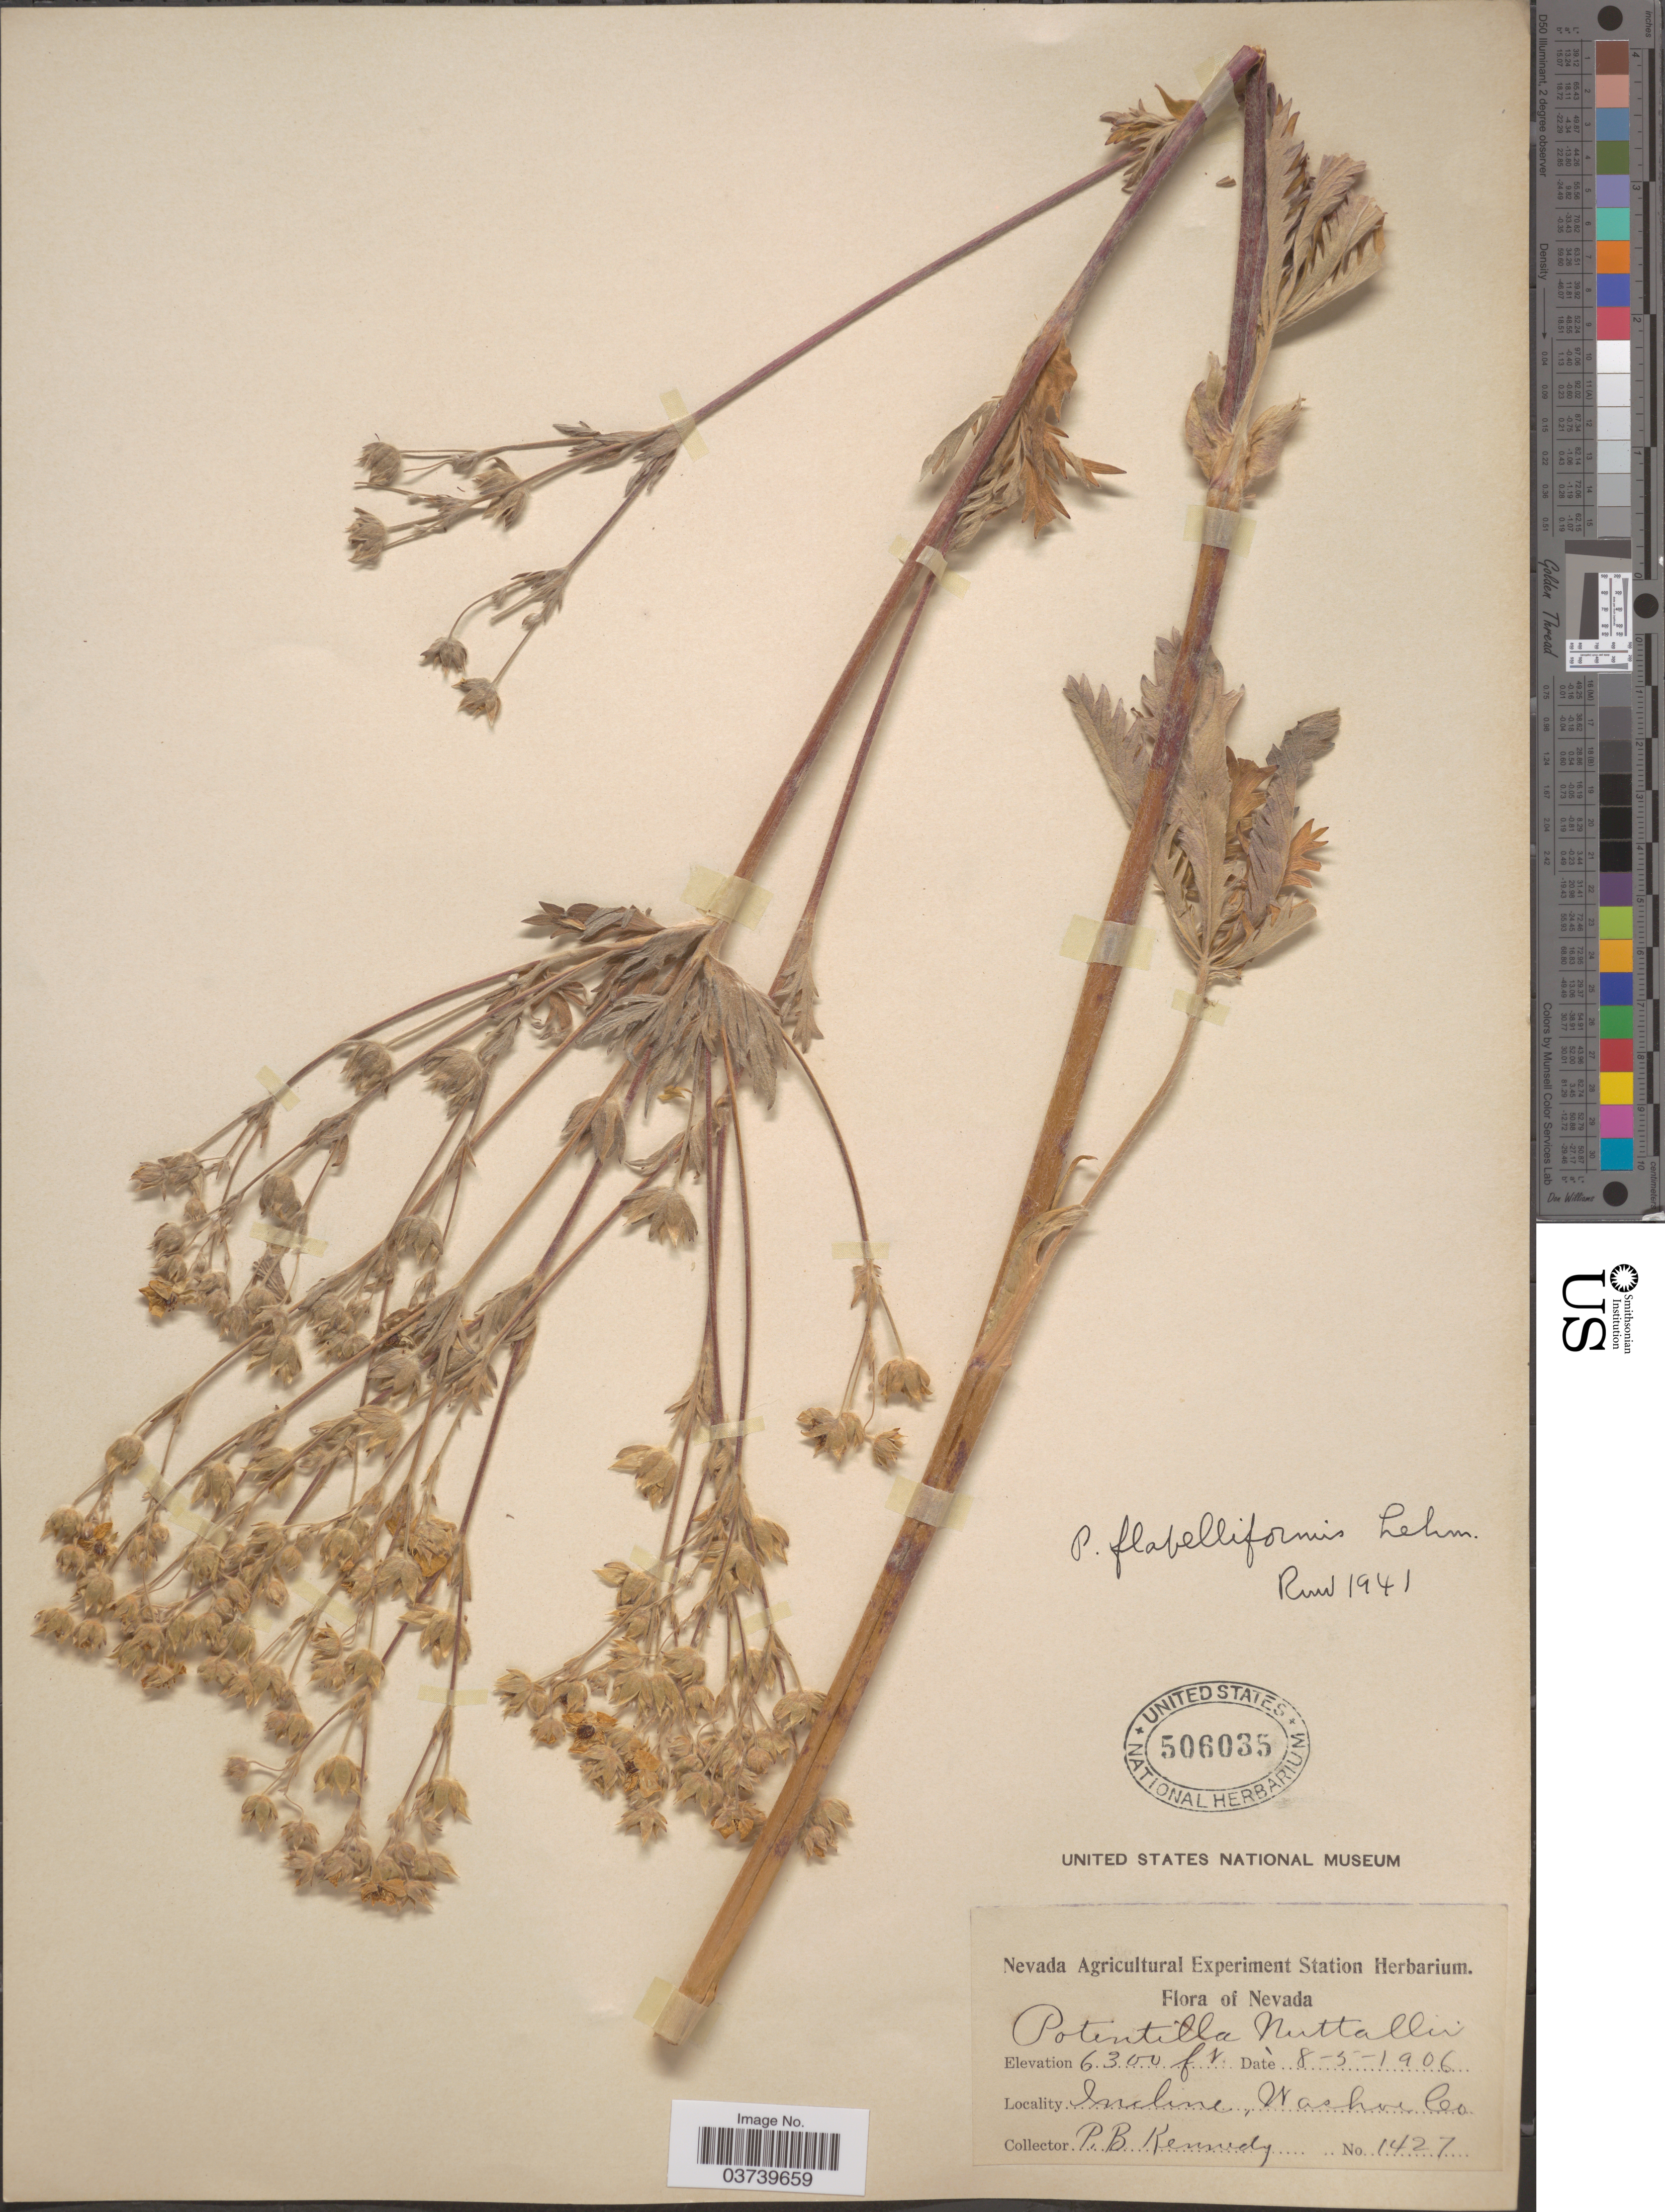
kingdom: Plantae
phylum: Tracheophyta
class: Magnoliopsida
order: Rosales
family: Rosaceae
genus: Potentilla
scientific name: Potentilla gracilis var. flabelliformis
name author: (Lehm.) Nutt.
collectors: P. B. Kennedy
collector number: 1427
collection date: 1906-08-05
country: United States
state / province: Nevada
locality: Incline, Washoe Co.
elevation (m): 1920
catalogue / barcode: US 506035